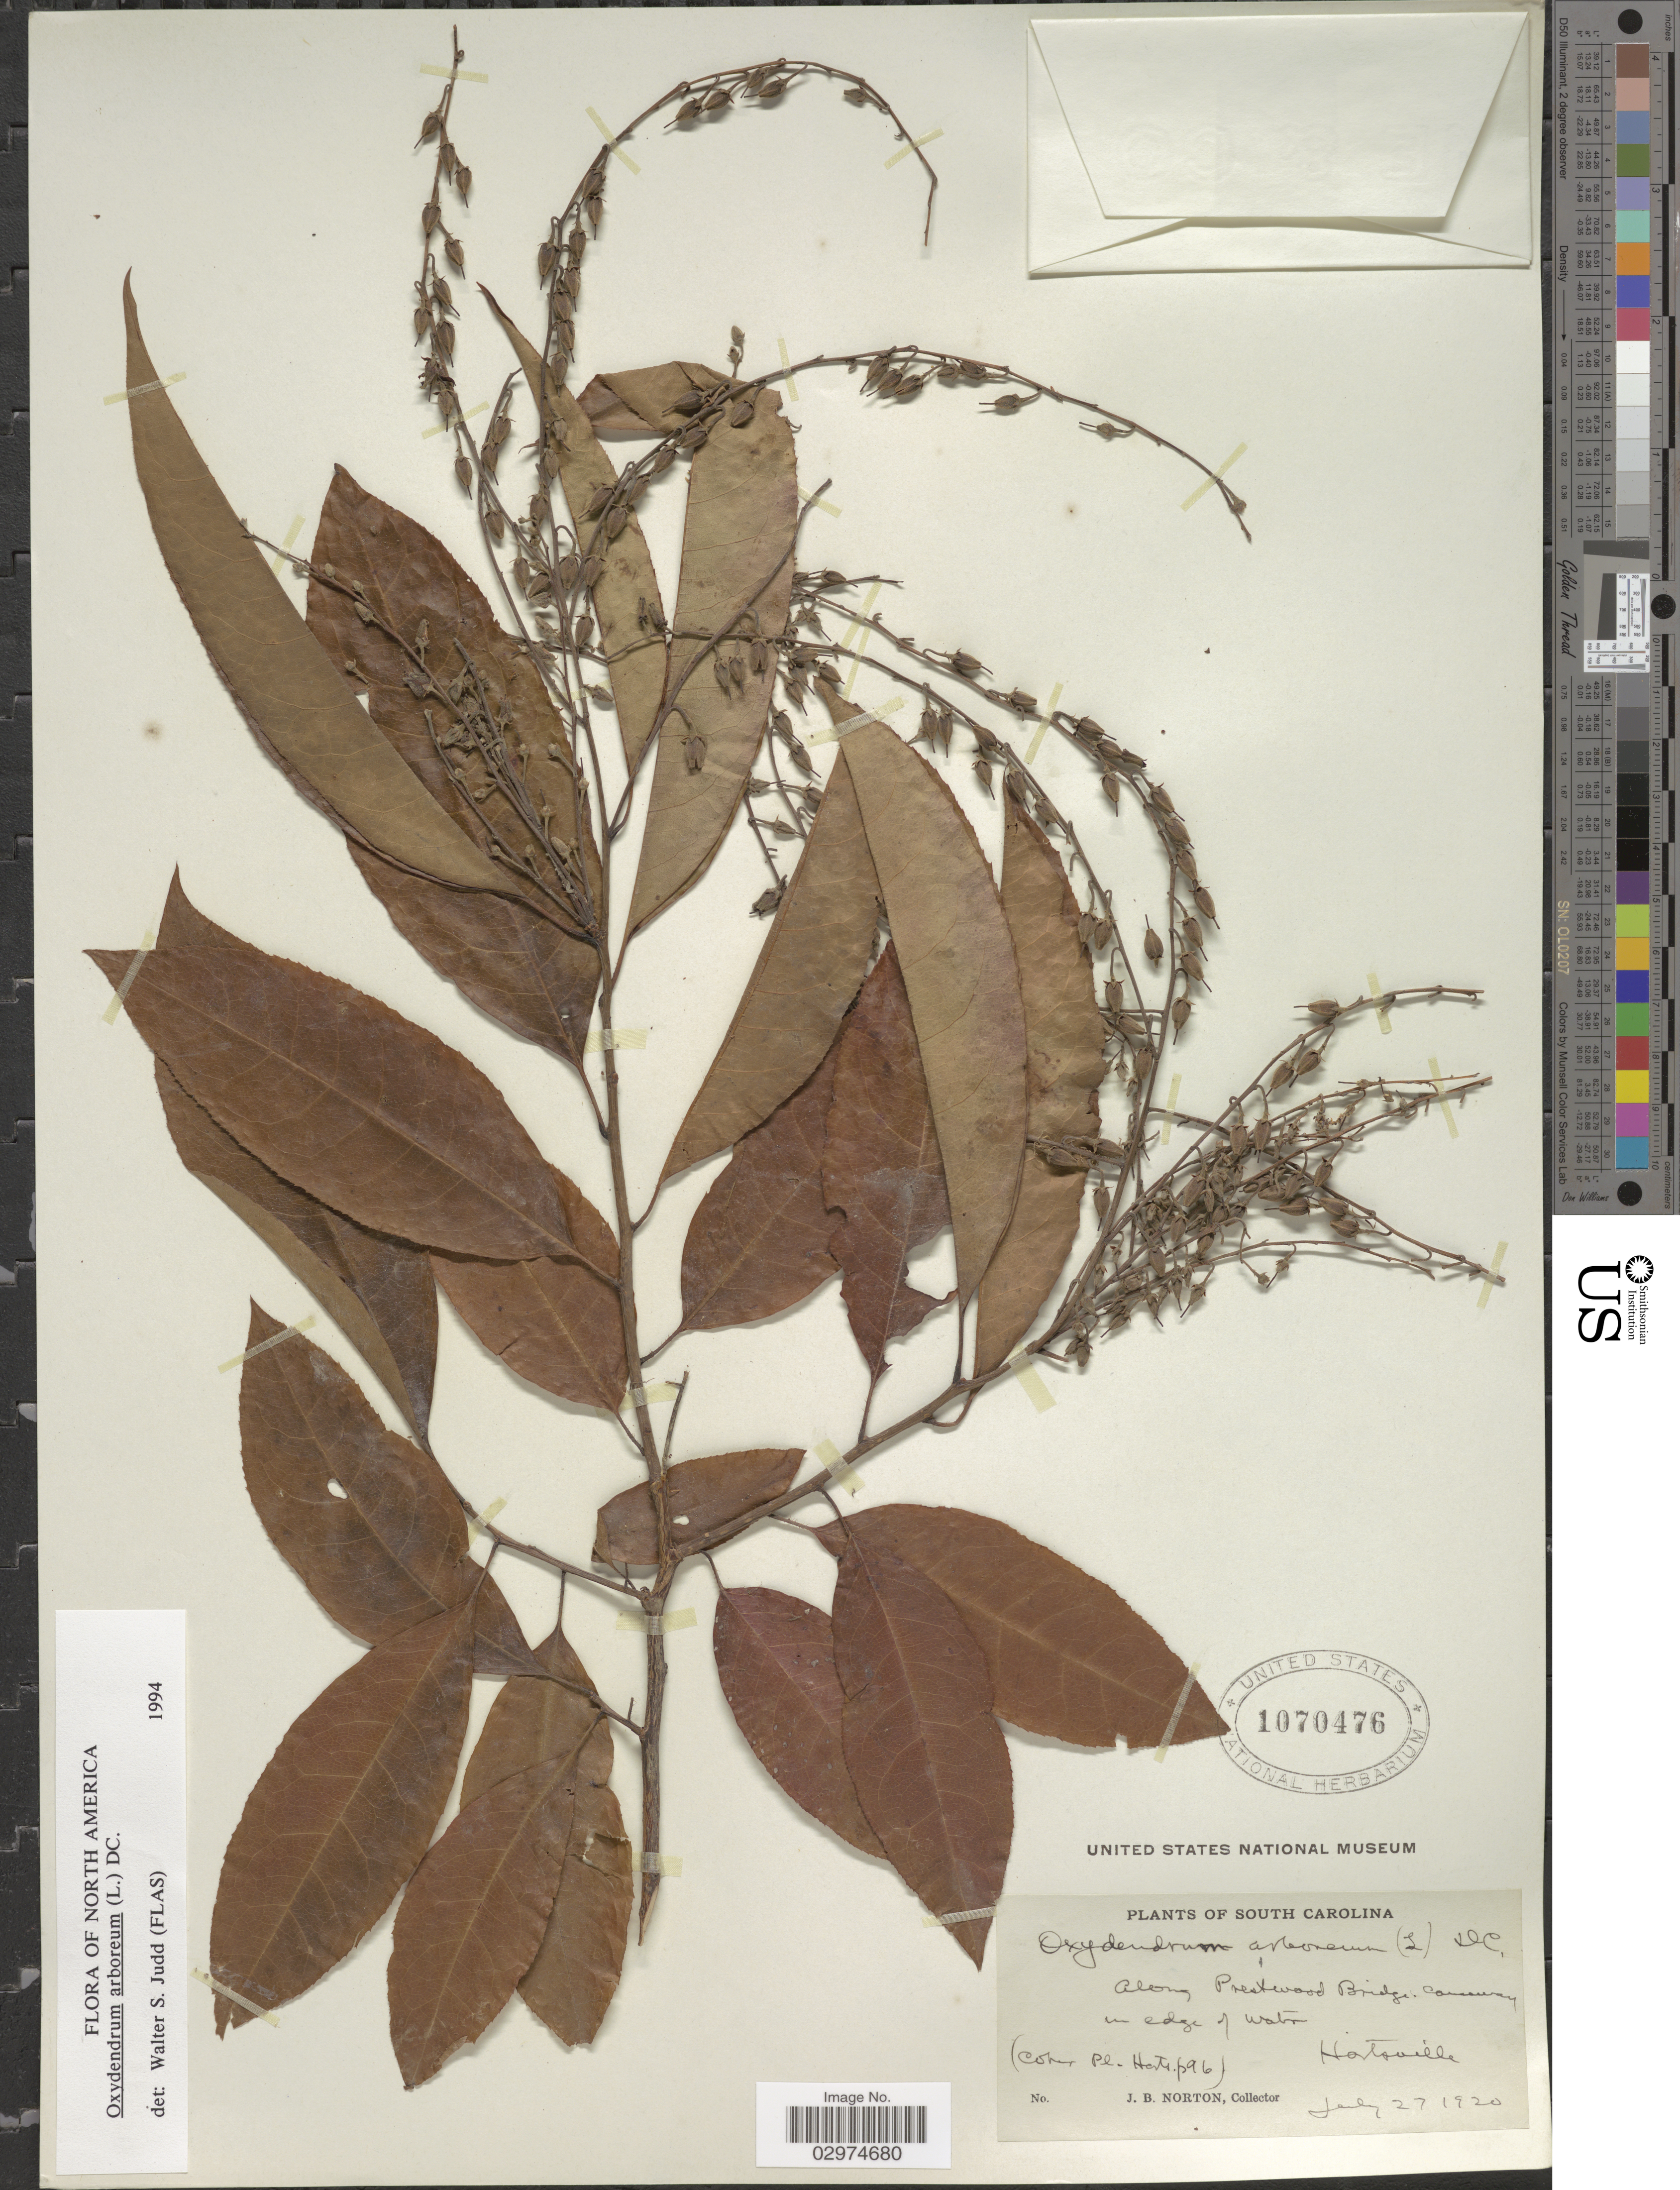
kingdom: Plantae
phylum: Tracheophyta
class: Magnoliopsida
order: Ericales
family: Ericaceae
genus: Oxydendrum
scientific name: Oxydendrum arboreum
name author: (L.) DC.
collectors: J. B. Norton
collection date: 1920-07-27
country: United States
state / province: South Carolina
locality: Along Prestwood Bridge, Hartsville.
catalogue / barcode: US 1070476